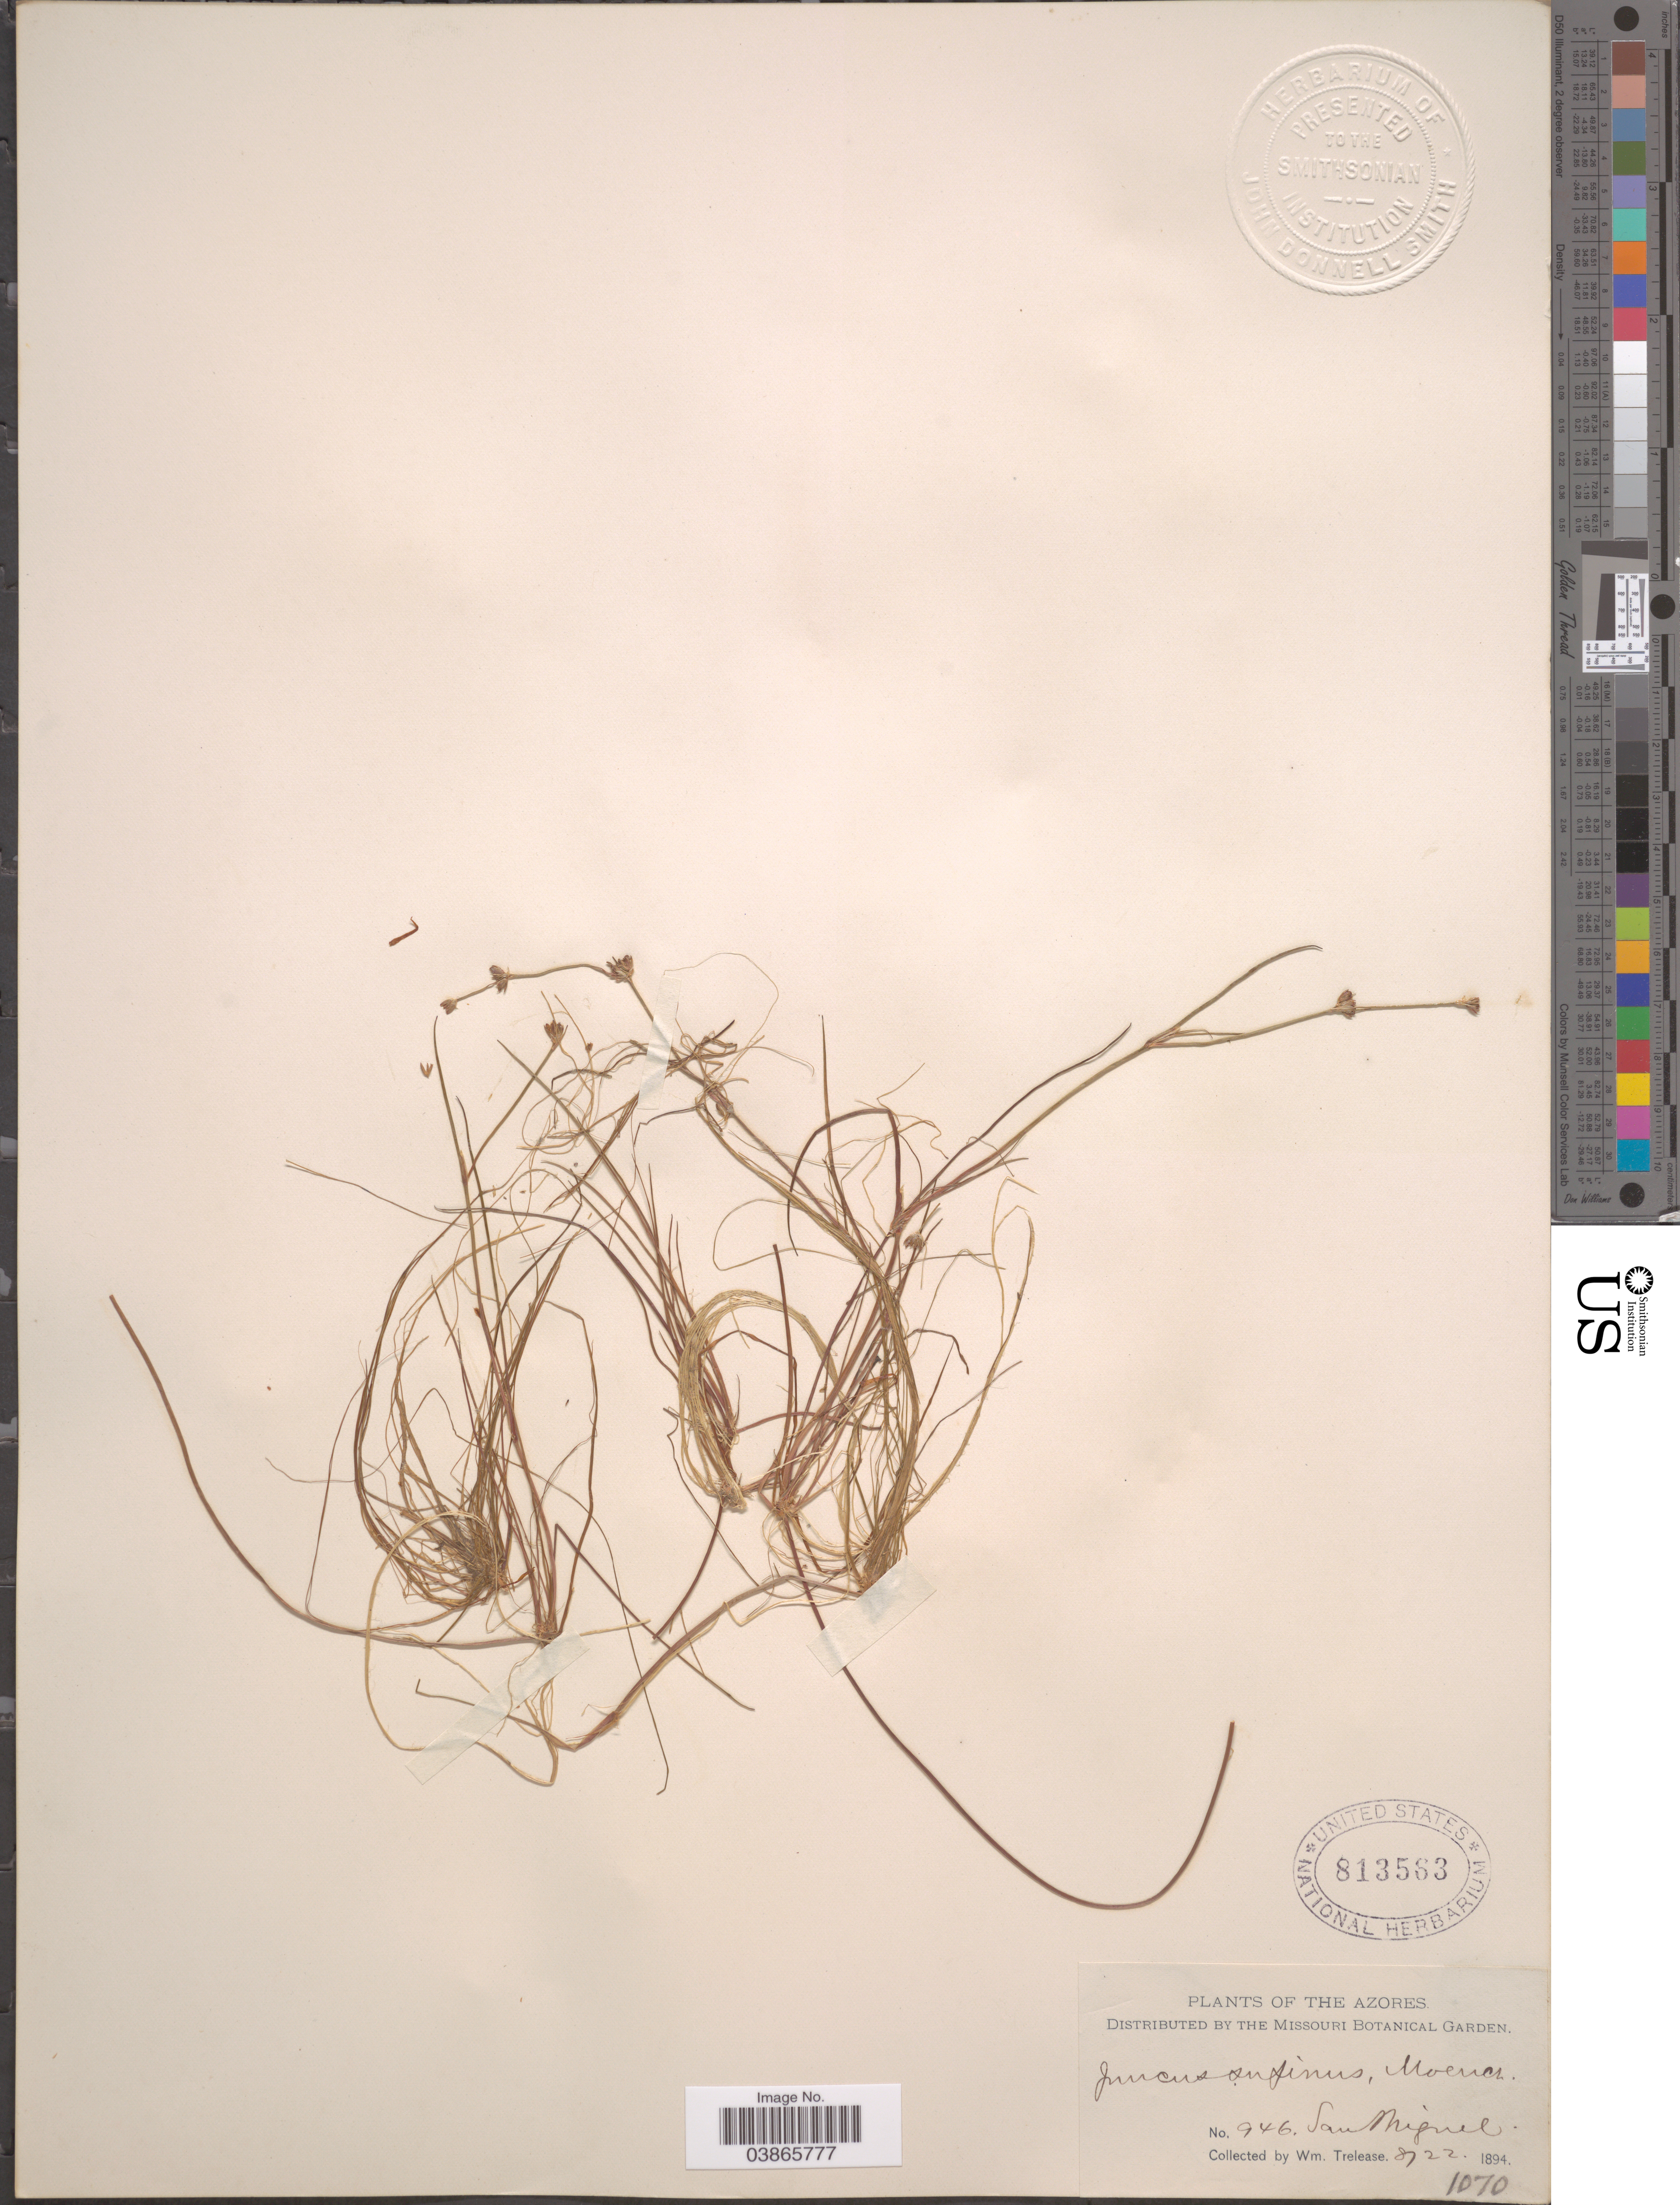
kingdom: Plantae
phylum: Tracheophyta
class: Liliopsida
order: Poales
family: Juncaceae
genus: Juncus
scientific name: Juncus supinus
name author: Moench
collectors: W. Trelease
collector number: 946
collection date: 1894-08-22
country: Portugal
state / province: Azores (Aut. Reg.)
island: São Miguel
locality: The Azores. San Miguel.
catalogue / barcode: US 813563